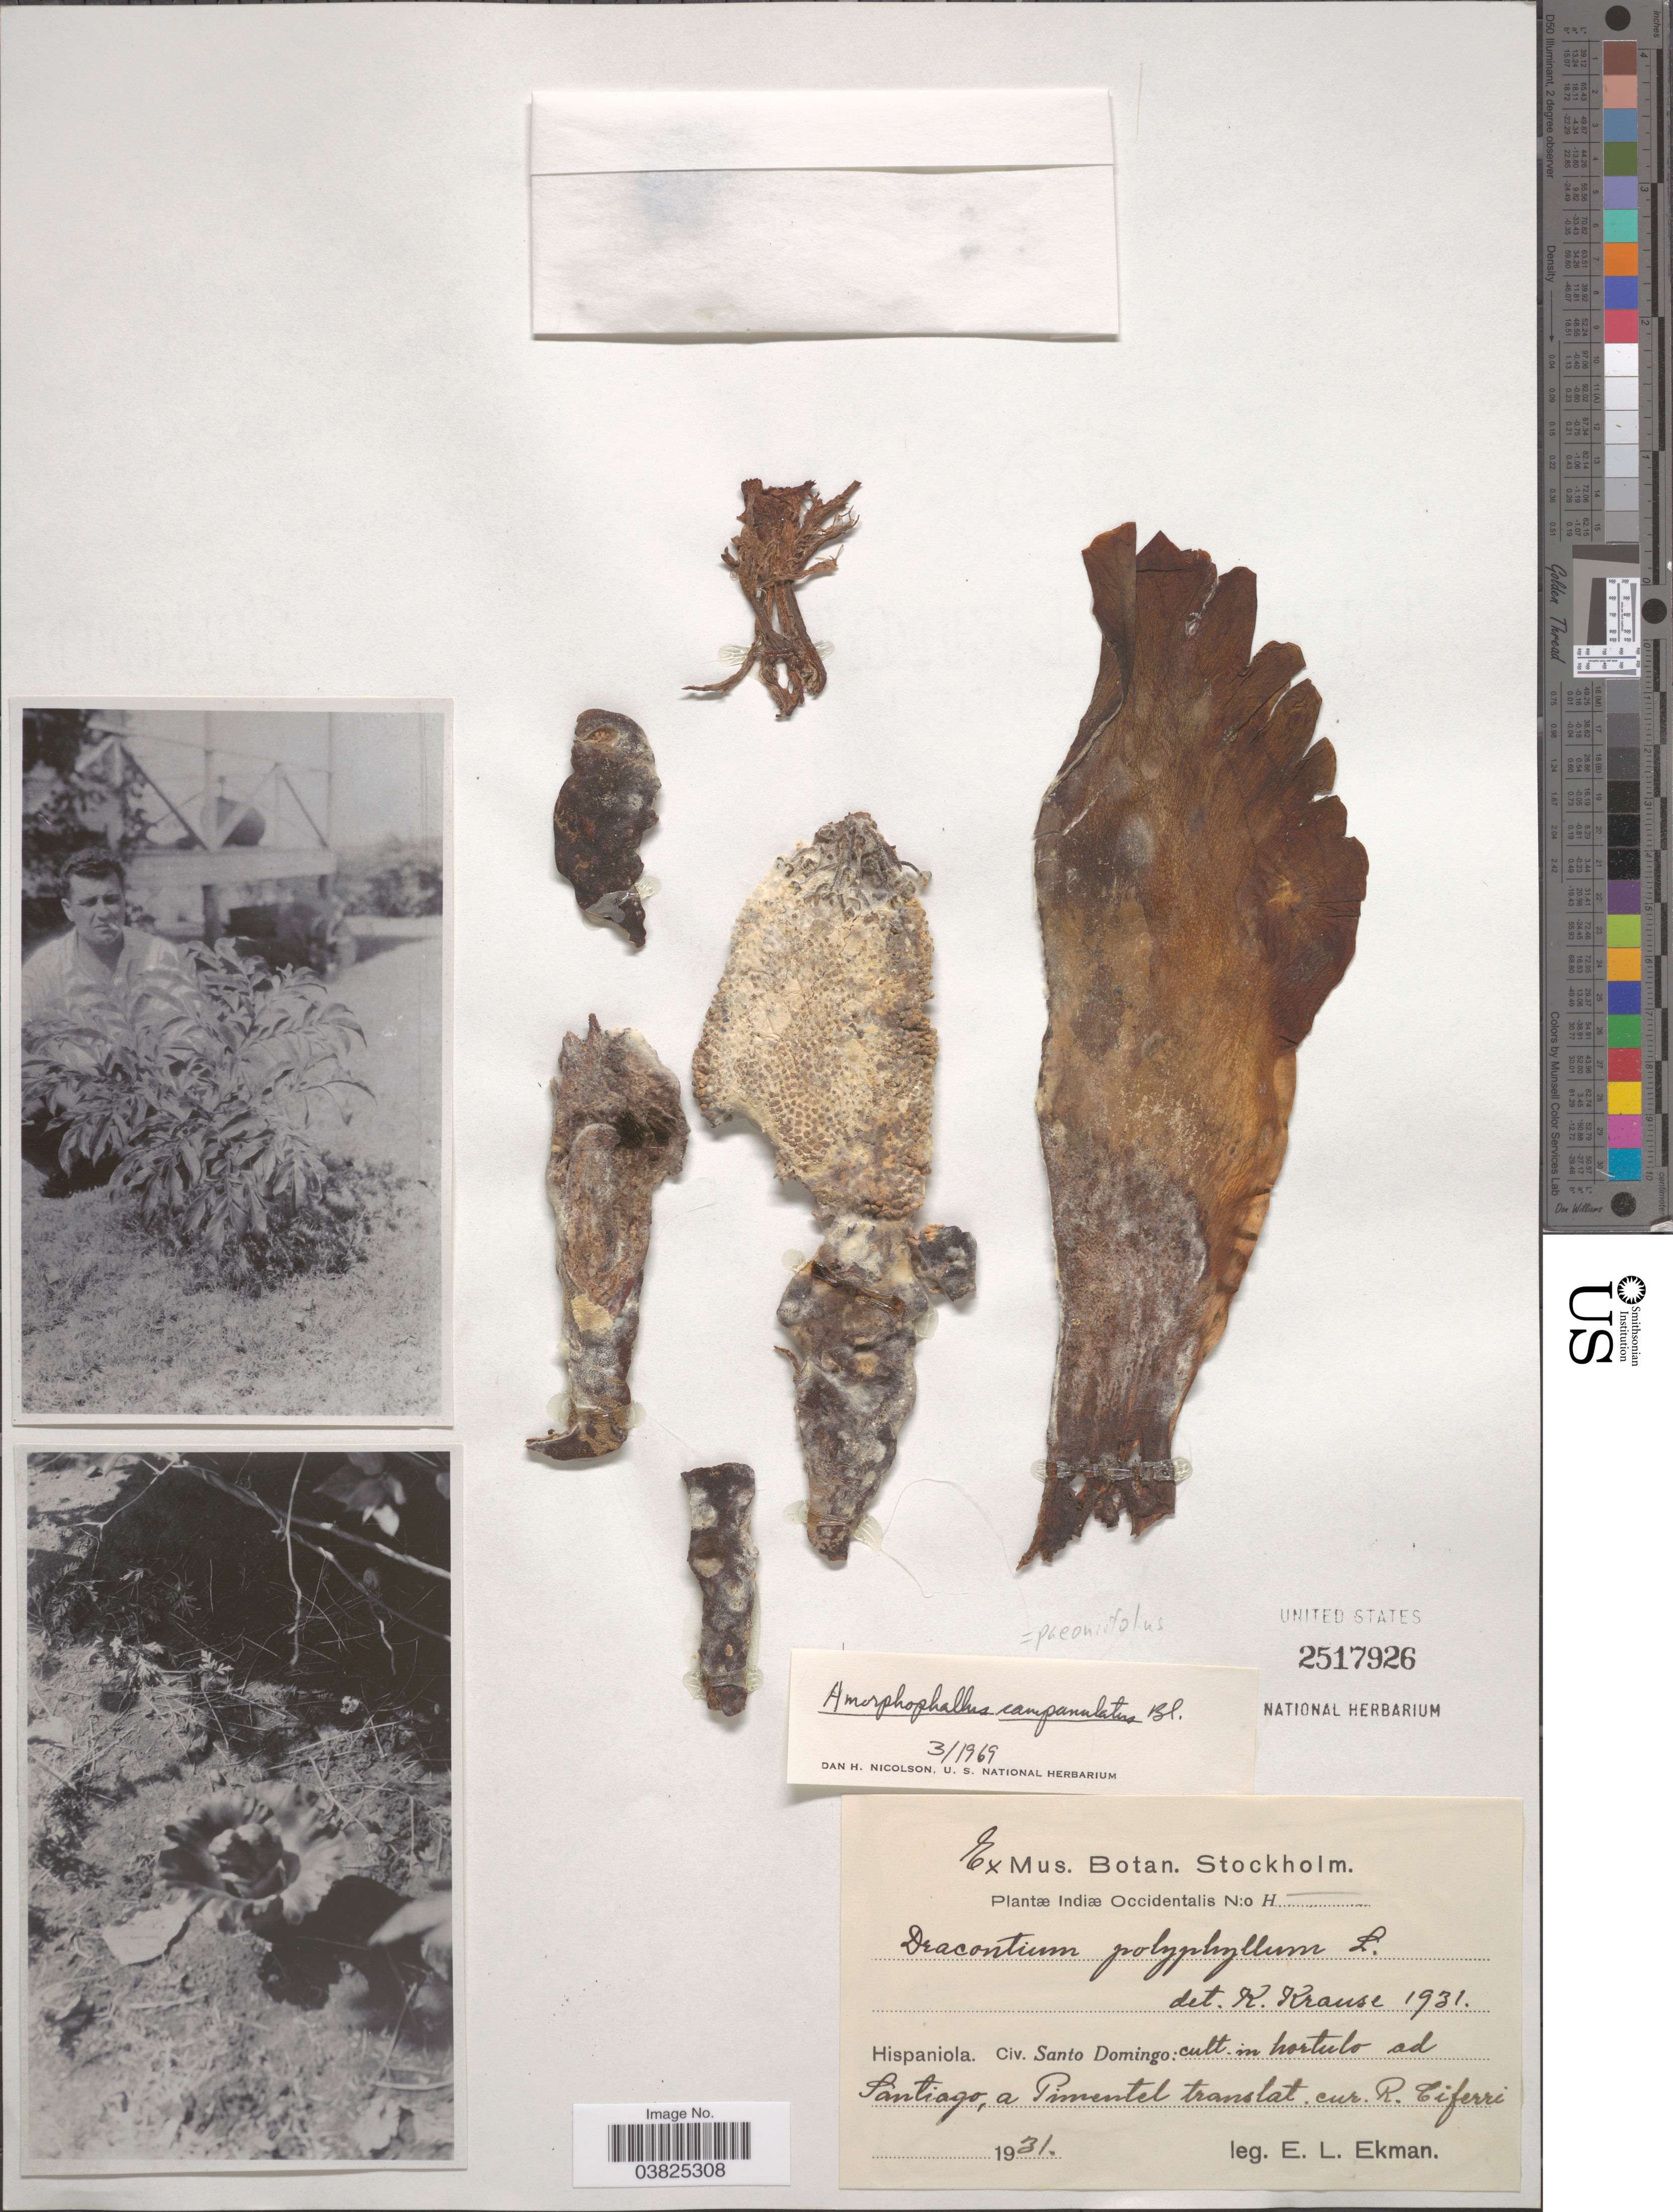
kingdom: Plantae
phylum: Tracheophyta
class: Liliopsida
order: Alismatales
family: Araceae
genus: Amorphophallus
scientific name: Amorphophallus sp.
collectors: E. L. Ekman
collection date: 1931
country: Dominican Republic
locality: Hispaniola. Civ. Santo Domingo: cult. in hortulo ad Santiago, ad Pimentel transtlat cur. R. Ciferri. [interpreted]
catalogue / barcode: US 2517926